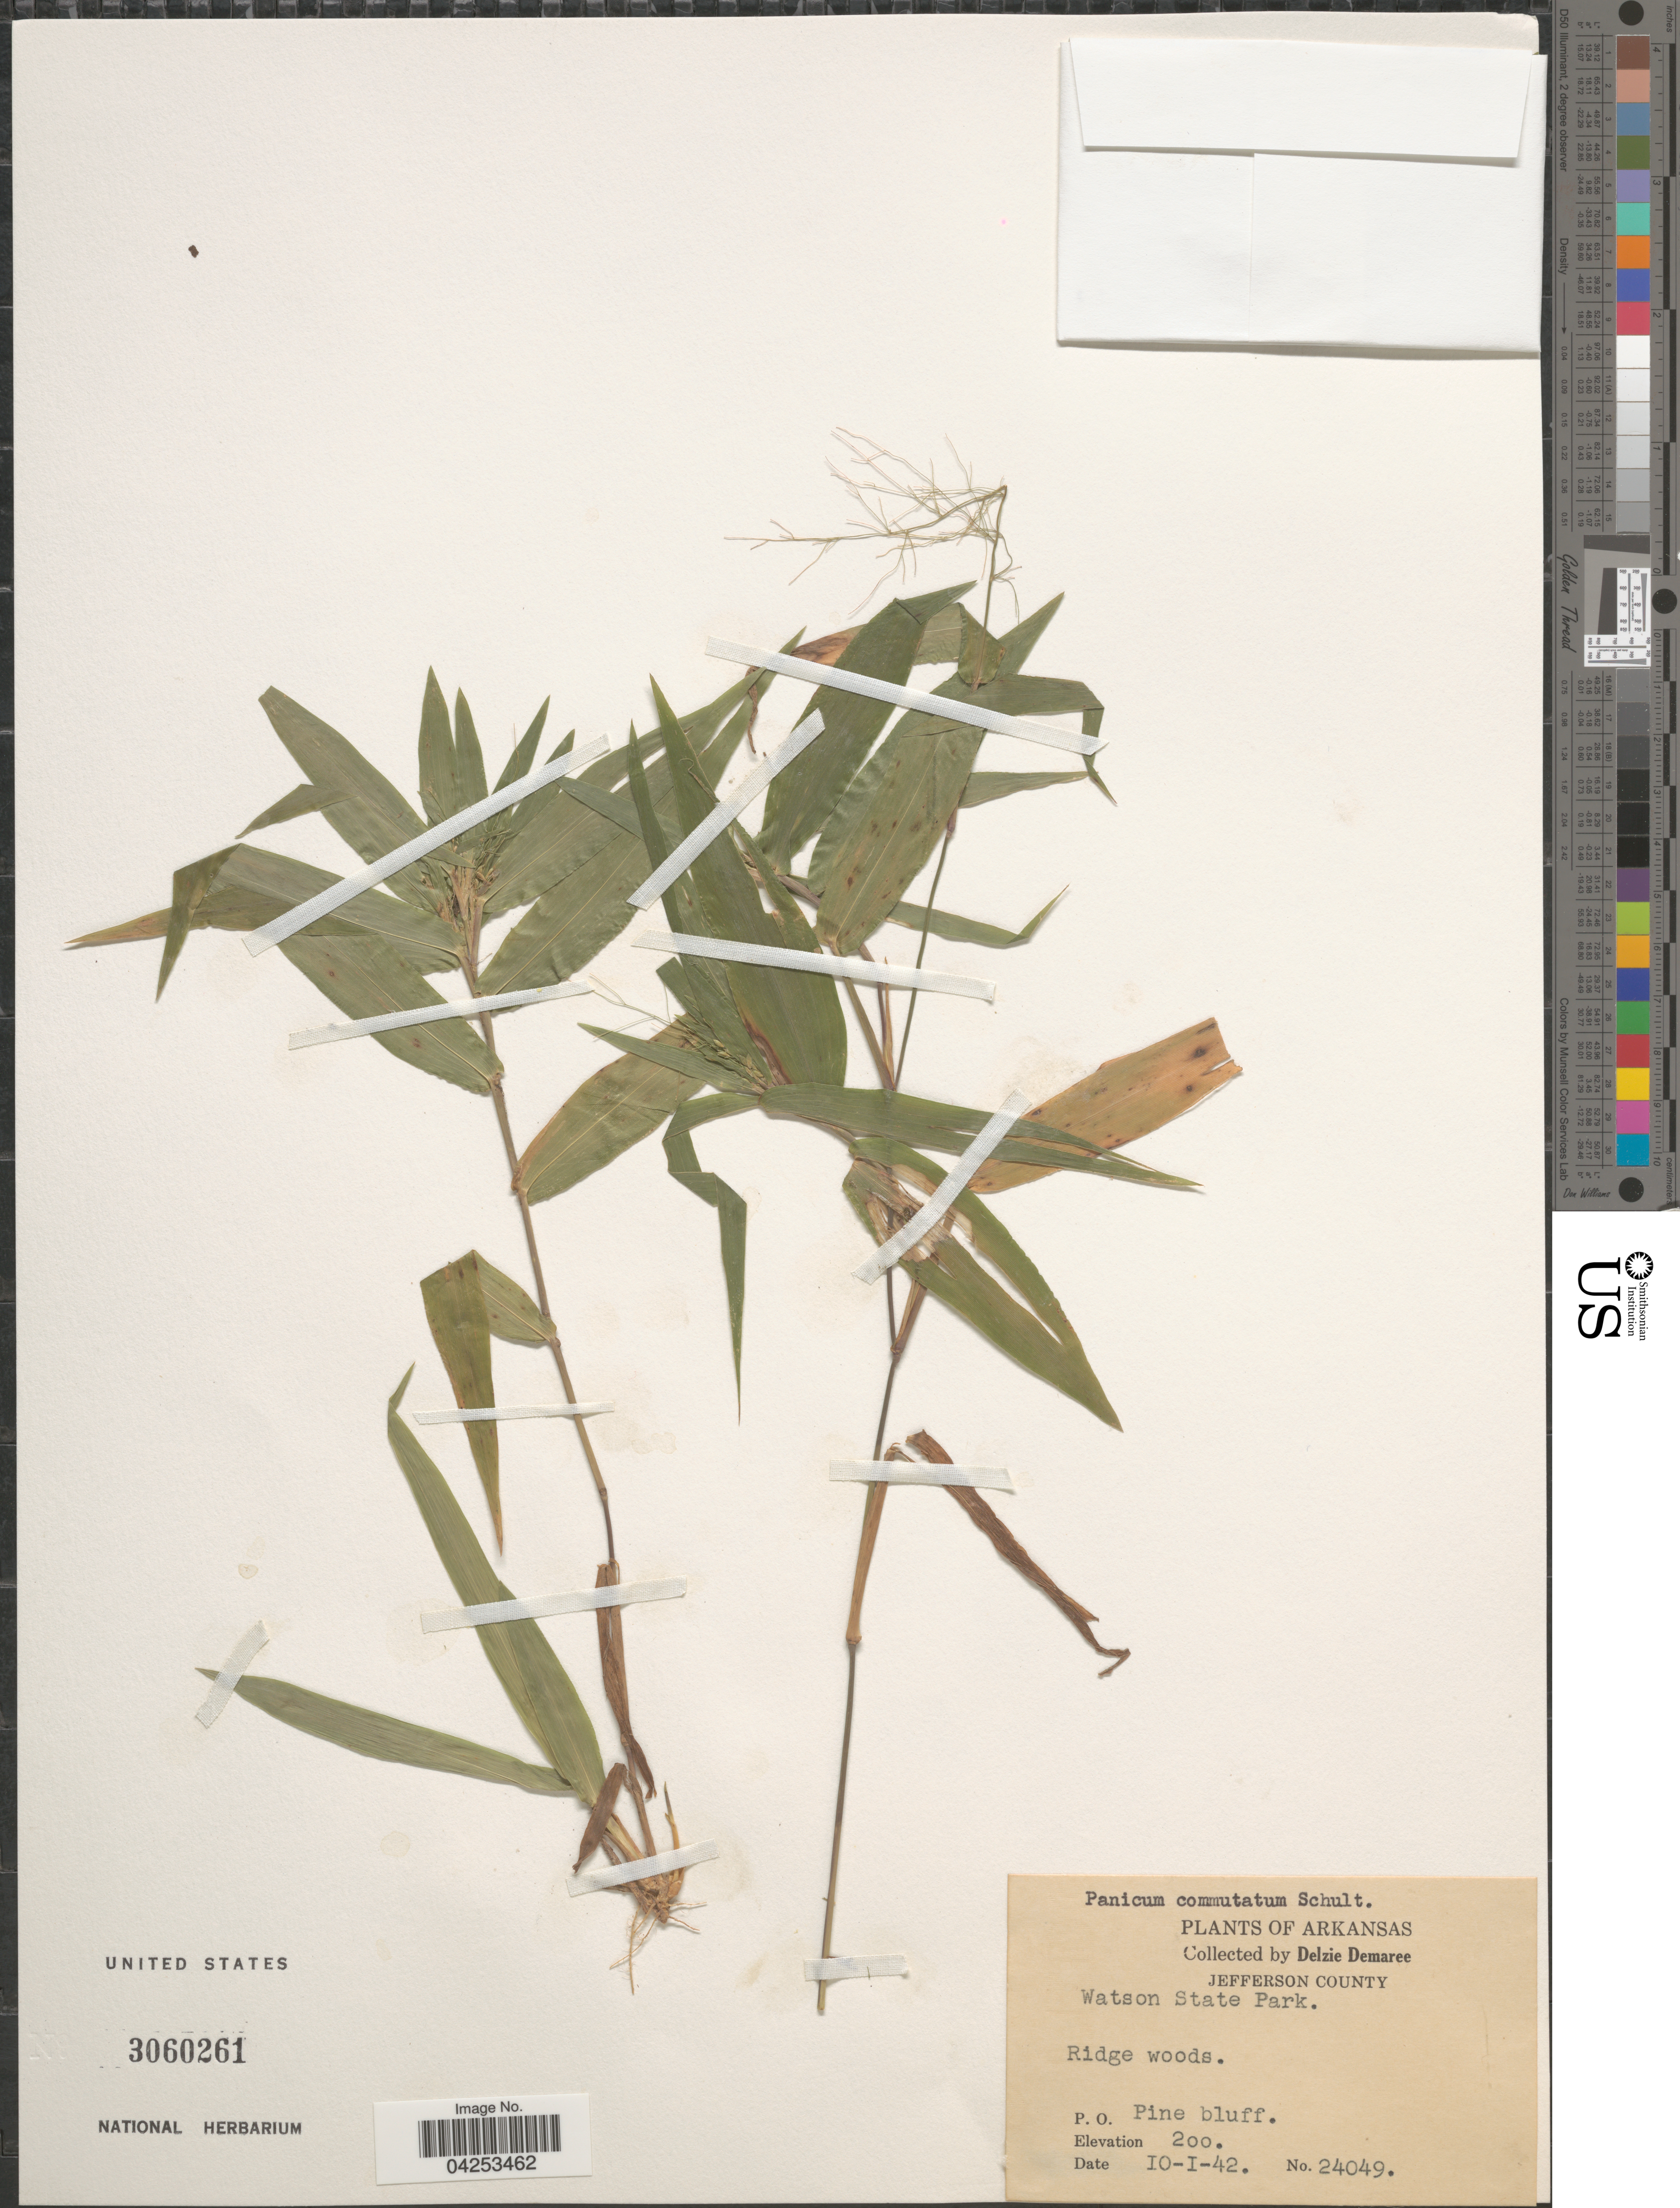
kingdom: Plantae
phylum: Tracheophyta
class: Liliopsida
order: Poales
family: Poaceae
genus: Dichanthelium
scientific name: Dichanthelium commutatum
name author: (Schult.) Gould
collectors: D. Demaree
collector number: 24049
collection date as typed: Transcribed d/m/y: 10/1/42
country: United States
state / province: Arkansas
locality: Jefferson County. Watson State Park. P. O. Pine bluff.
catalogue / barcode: US 3060261